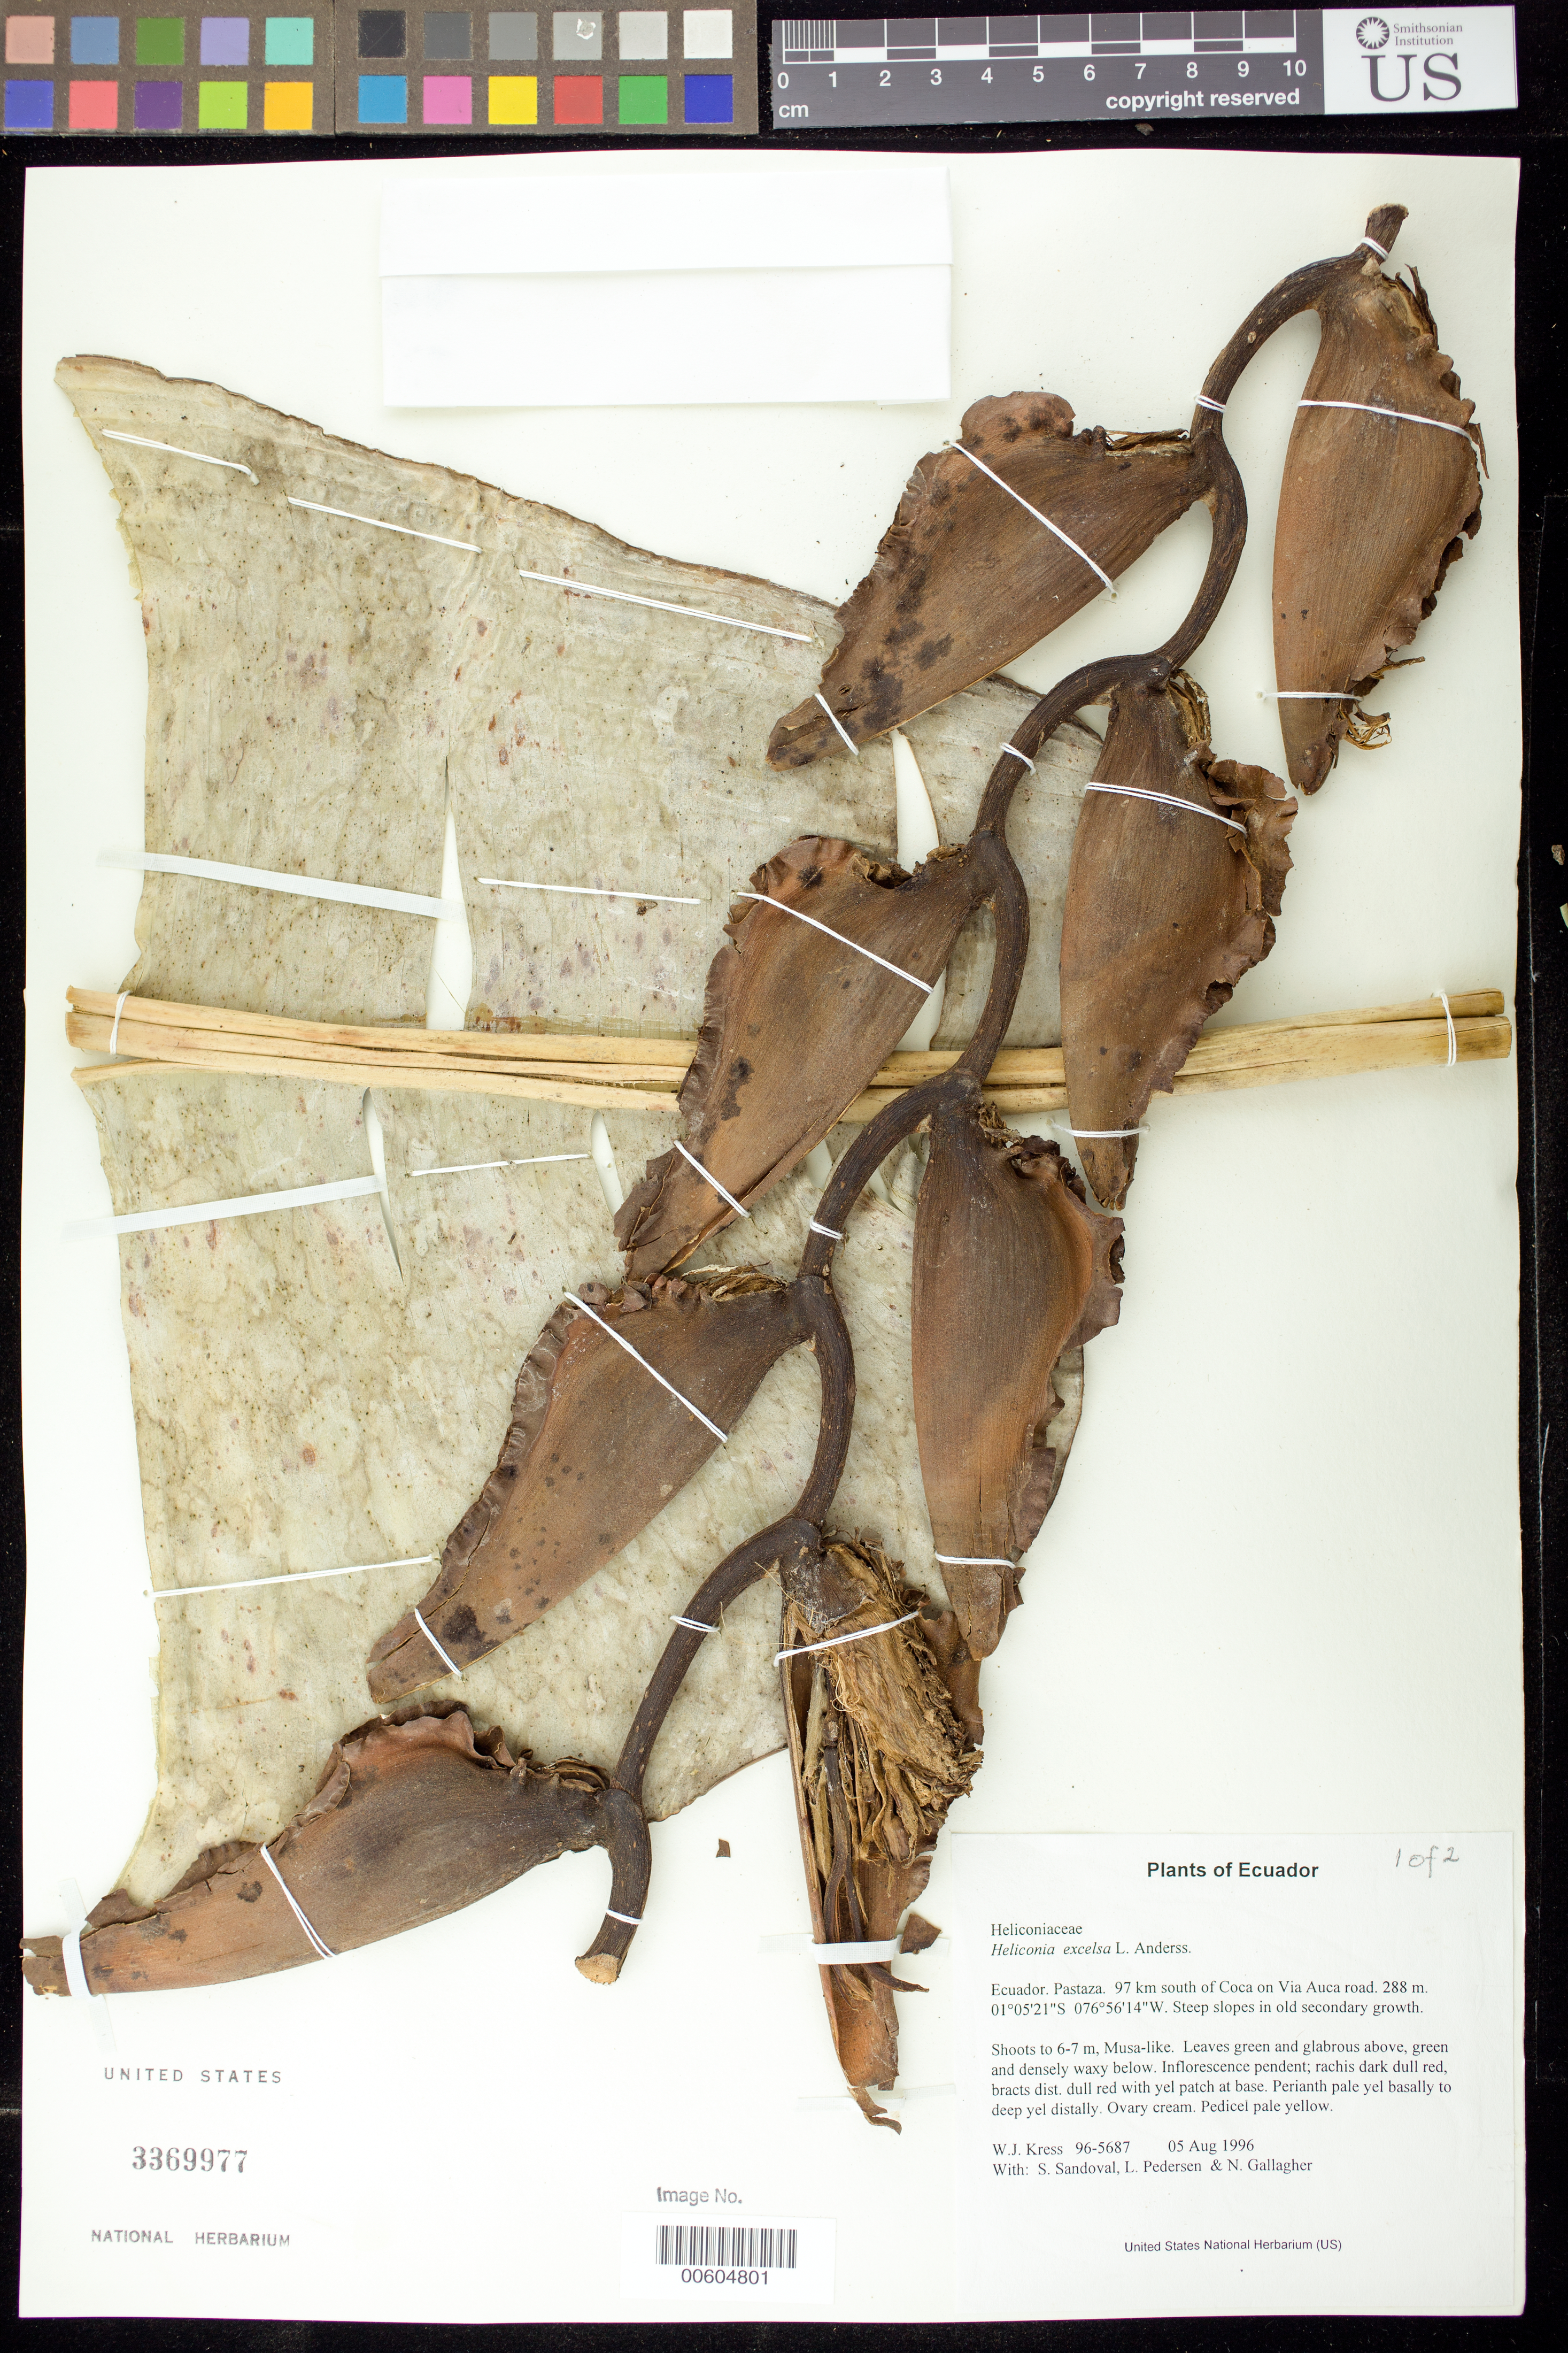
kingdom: Plantae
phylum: Tracheophyta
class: Liliopsida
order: Zingiberales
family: Heliconiaceae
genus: Heliconia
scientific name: Heliconia excelsa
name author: L. Andersson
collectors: W. J. Kress, S. Sandoval, L. Pedersen & N. L. Gallagher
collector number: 96-5687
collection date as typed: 05 Aug 1996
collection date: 1996-08-05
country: Ecuador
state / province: Pastaza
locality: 97 km south of Coca on Via Auca road.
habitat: Steep slopes in old secondary growth.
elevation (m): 288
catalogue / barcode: US 3369977